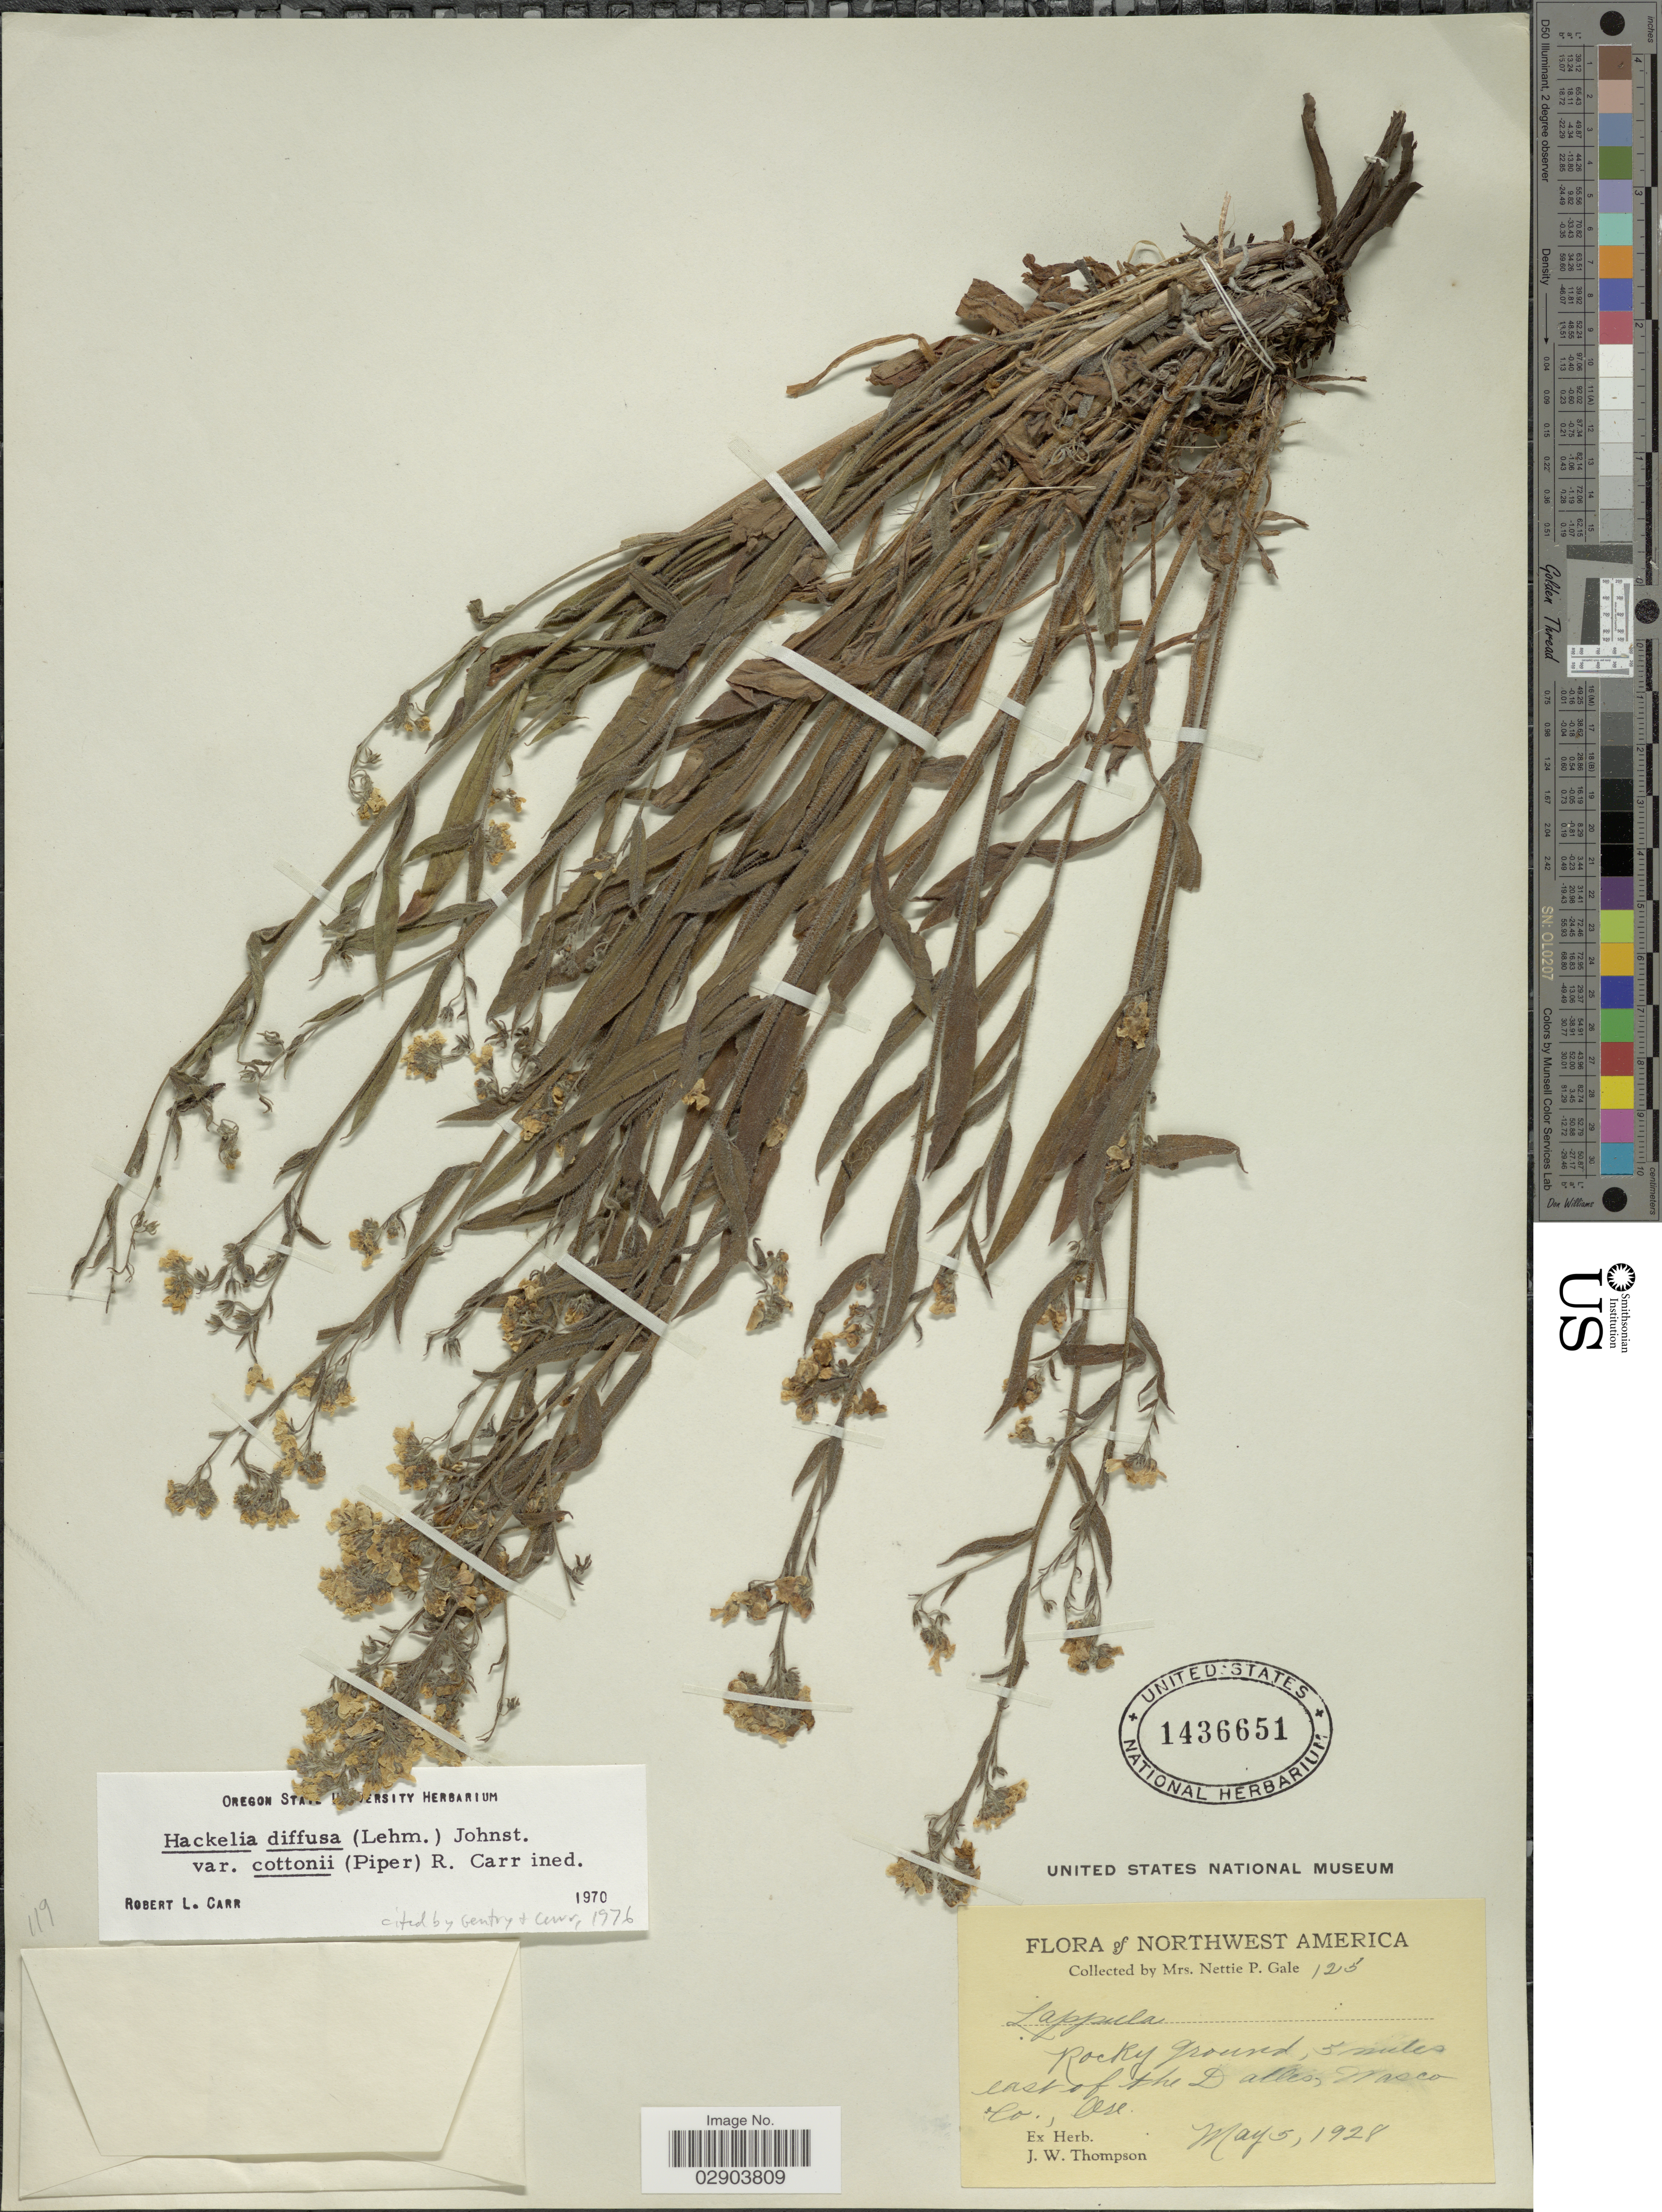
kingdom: Plantae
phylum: Tracheophyta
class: Magnoliopsida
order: Boraginales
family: Boraginaceae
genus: Hackelia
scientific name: Hackelia diffusa var. diffusa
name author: (Douglas ex Lehm.) I.M. Johnst.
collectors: N. Gale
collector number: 125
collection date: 1928-05-05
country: United States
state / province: Oregon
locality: Northwest America, Rocky ground, 5 miles east of the D Alles, Nasco Co.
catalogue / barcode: US 1436651